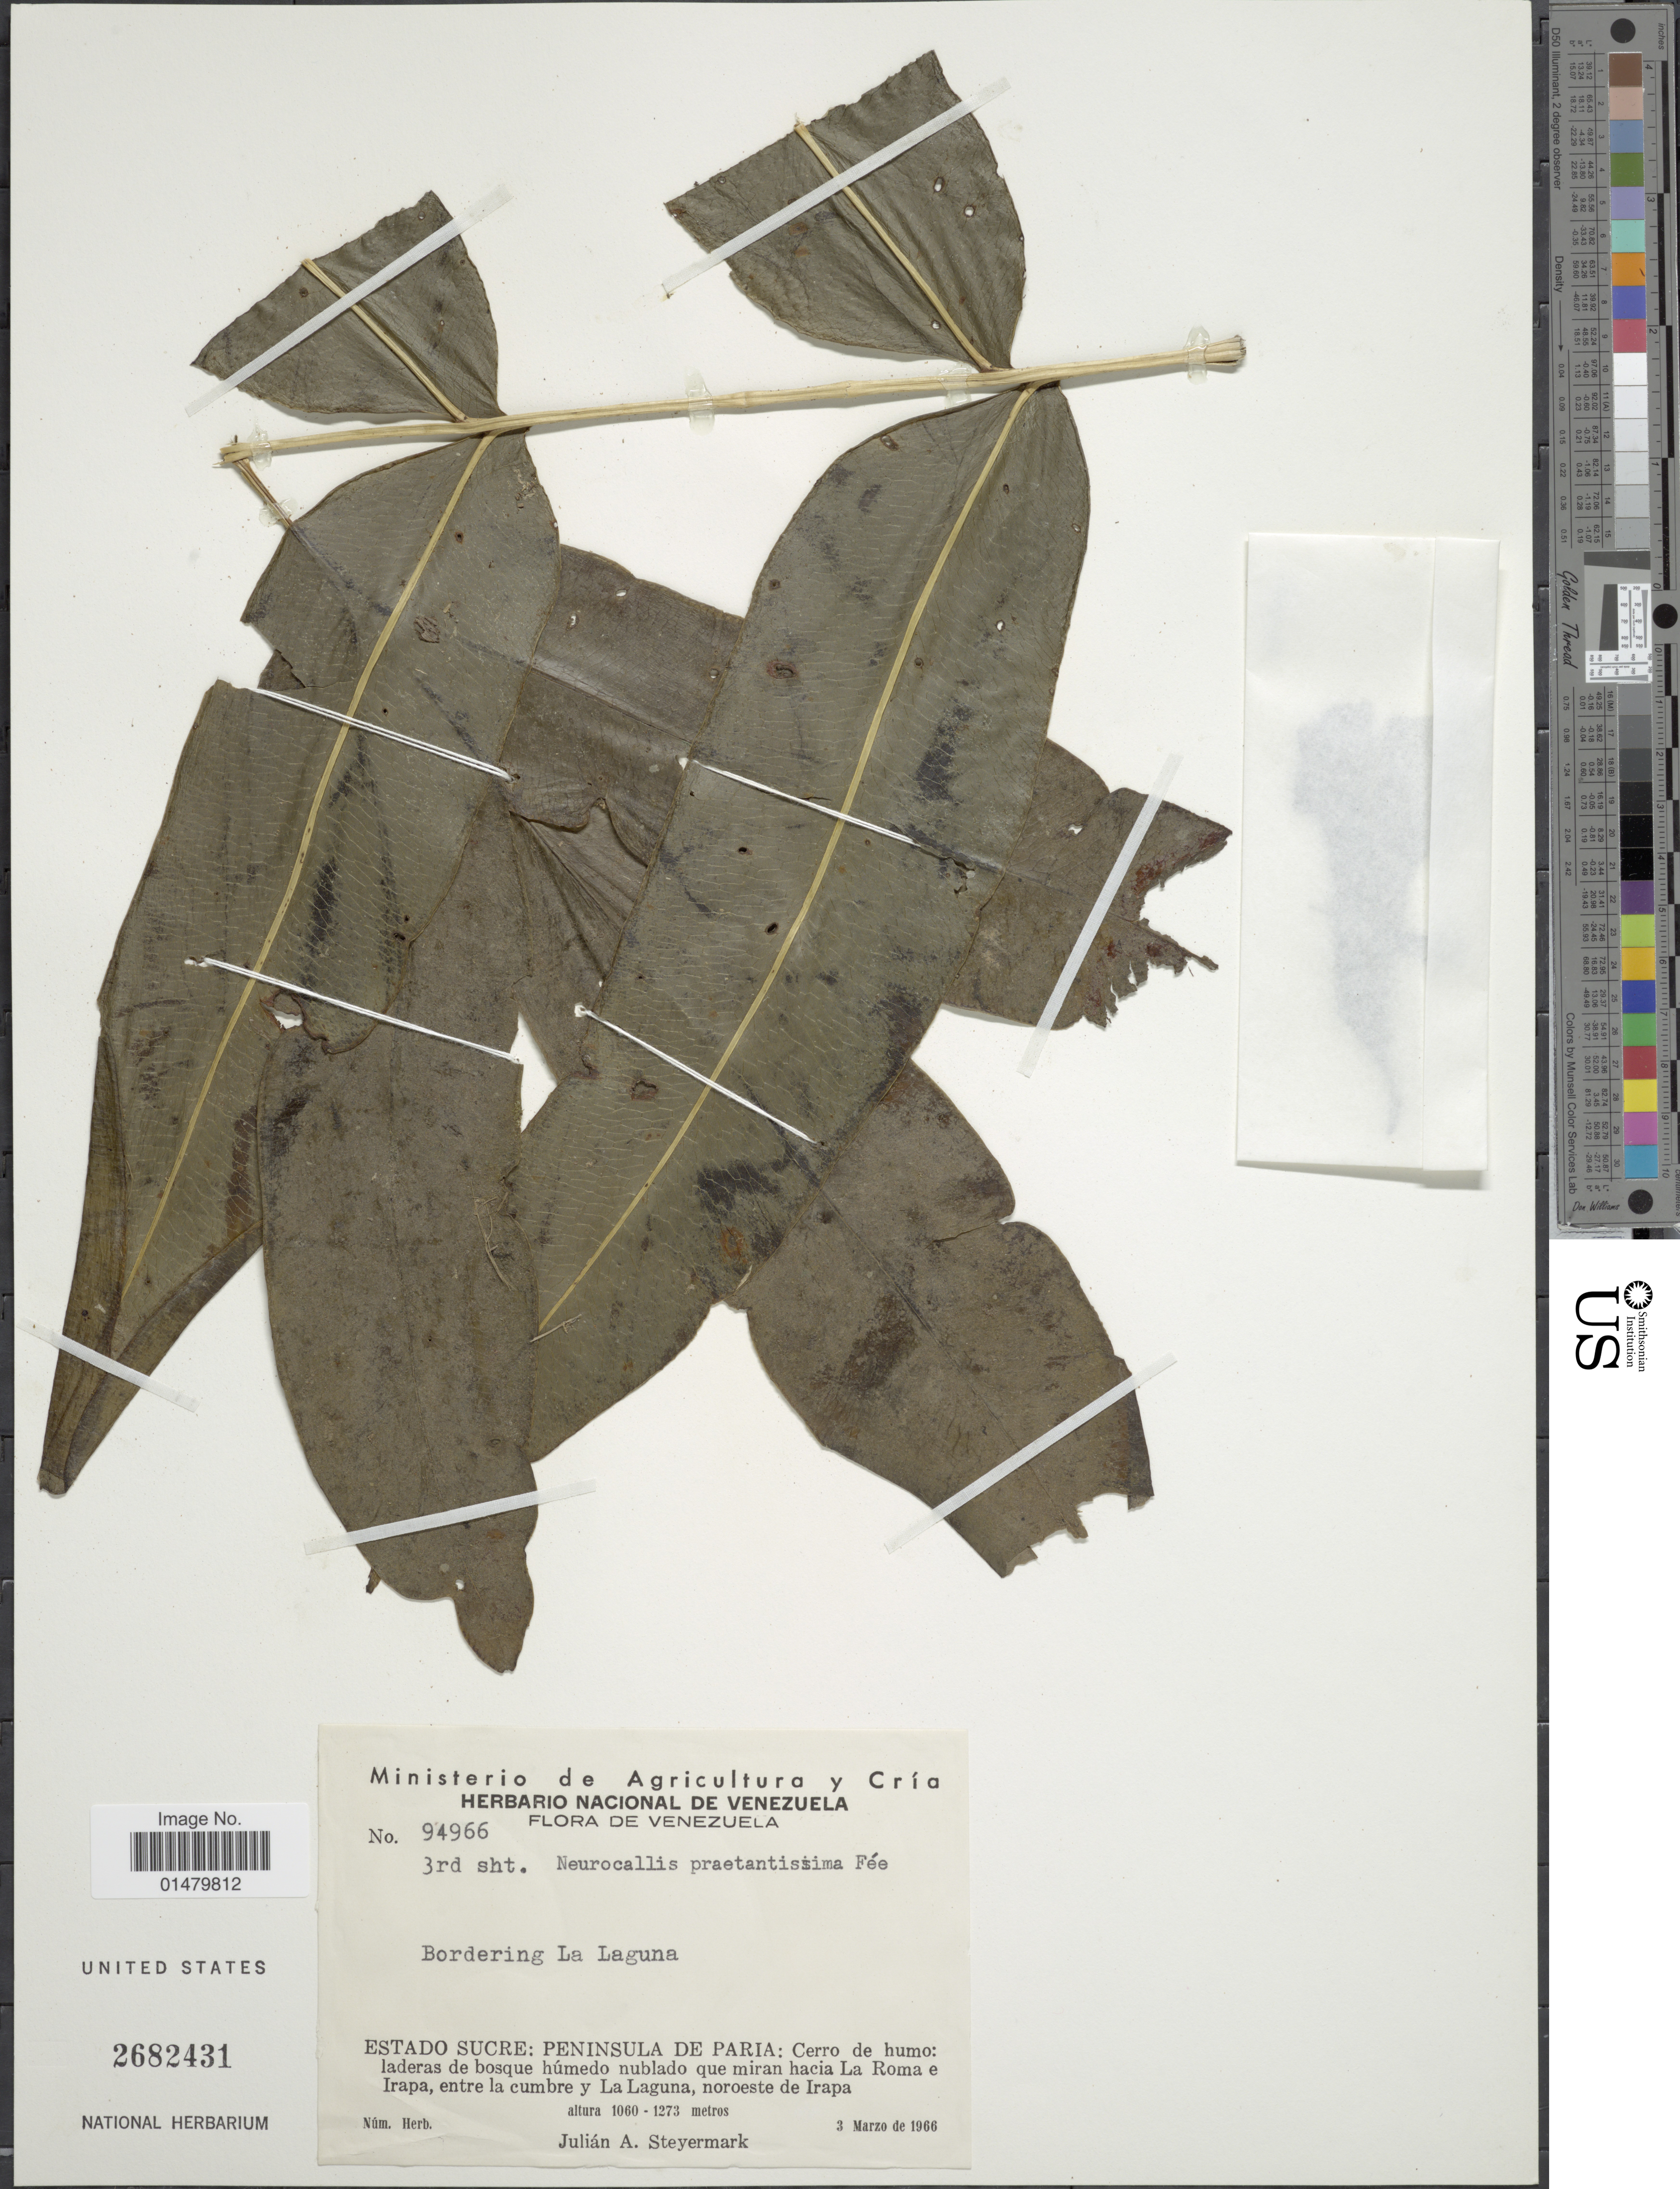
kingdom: Plantae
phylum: Tracheophyta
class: Polypodiopsida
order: Polypodiales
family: Pteridaceae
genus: Pteris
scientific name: Pteris praestantissima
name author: (Bory ex Fée) Christenh.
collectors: J. Steyermark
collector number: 94966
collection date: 1966-03-03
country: Venezuela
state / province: Sucre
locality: Estado Sucre: Peninsula de Paria: Cerro de humo: laderas de bosque humedo nublado que miran hacia La Roma e Irapa, entre la cumbre y La Laguna, noroeste de Irapa.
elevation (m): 1060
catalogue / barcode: US 2682431